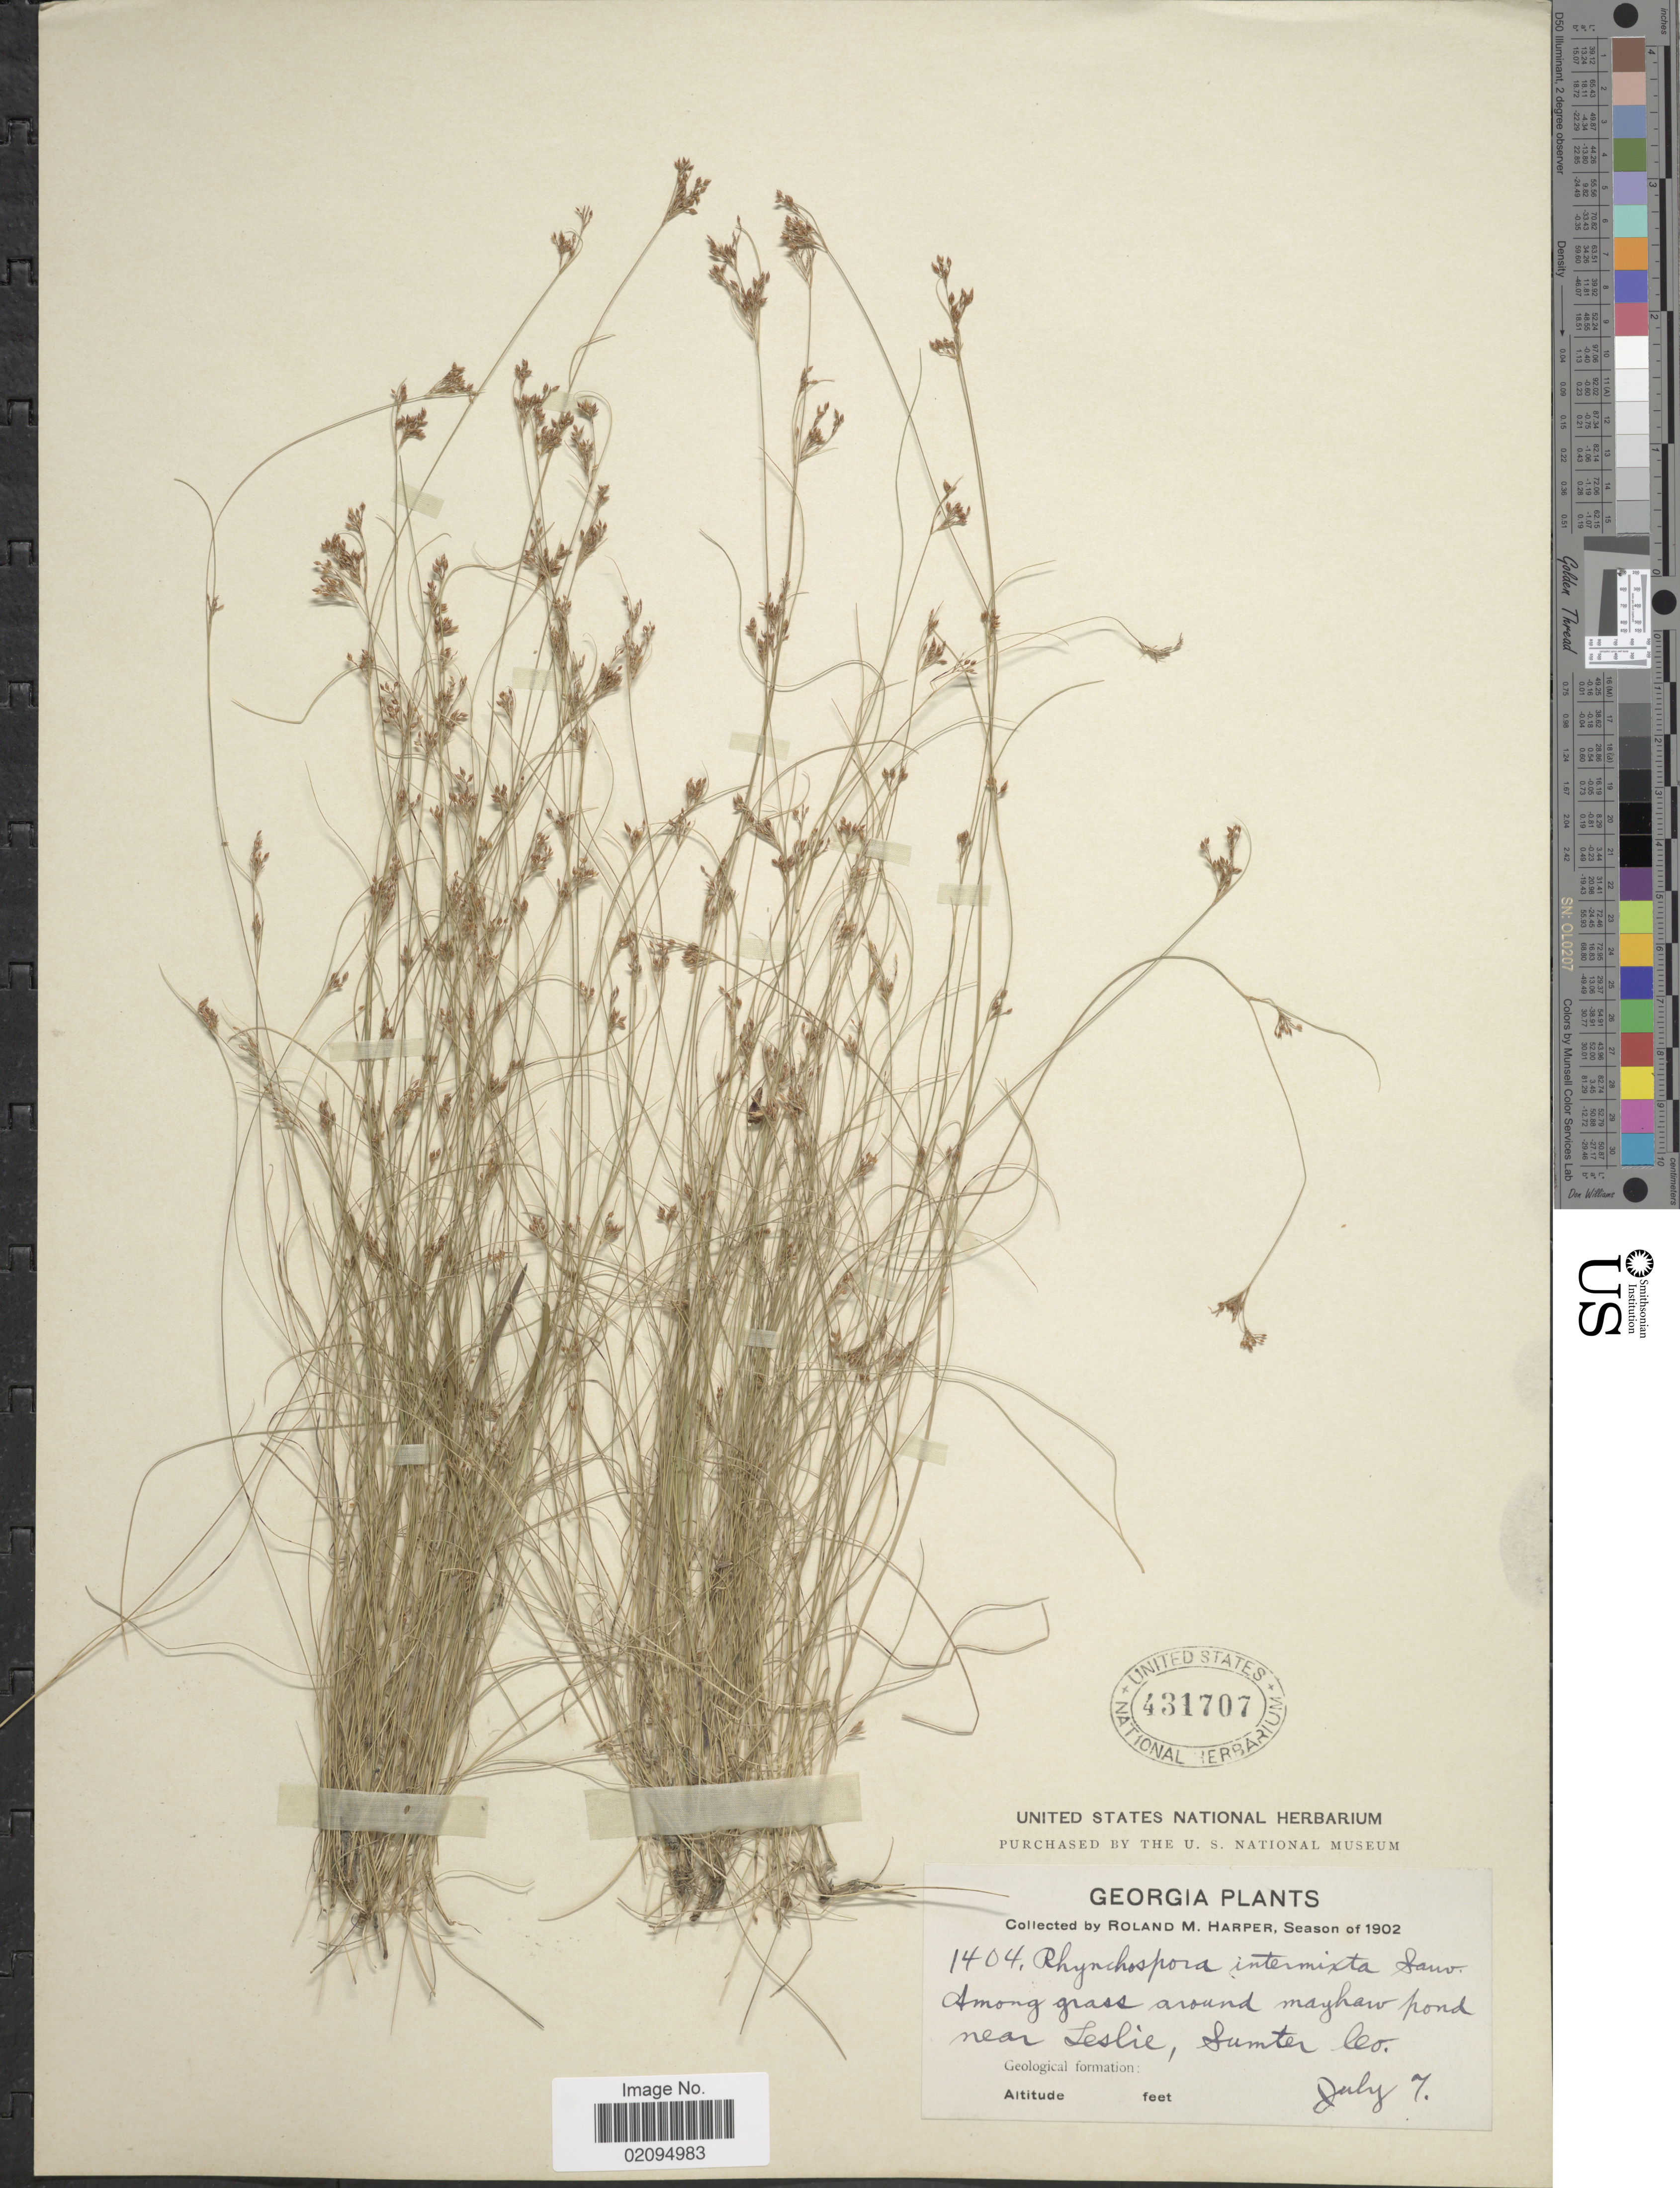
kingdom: Plantae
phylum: Tracheophyta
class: Liliopsida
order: Poales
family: Cyperaceae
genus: Rhynchospora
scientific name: Rhynchospora intermixta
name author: C. Wright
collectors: R. M. Harper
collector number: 1404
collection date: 1902-07-07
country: United States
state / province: Georgia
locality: Around mayhaw pond near Leslie, Sumter Co.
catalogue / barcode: US 431707